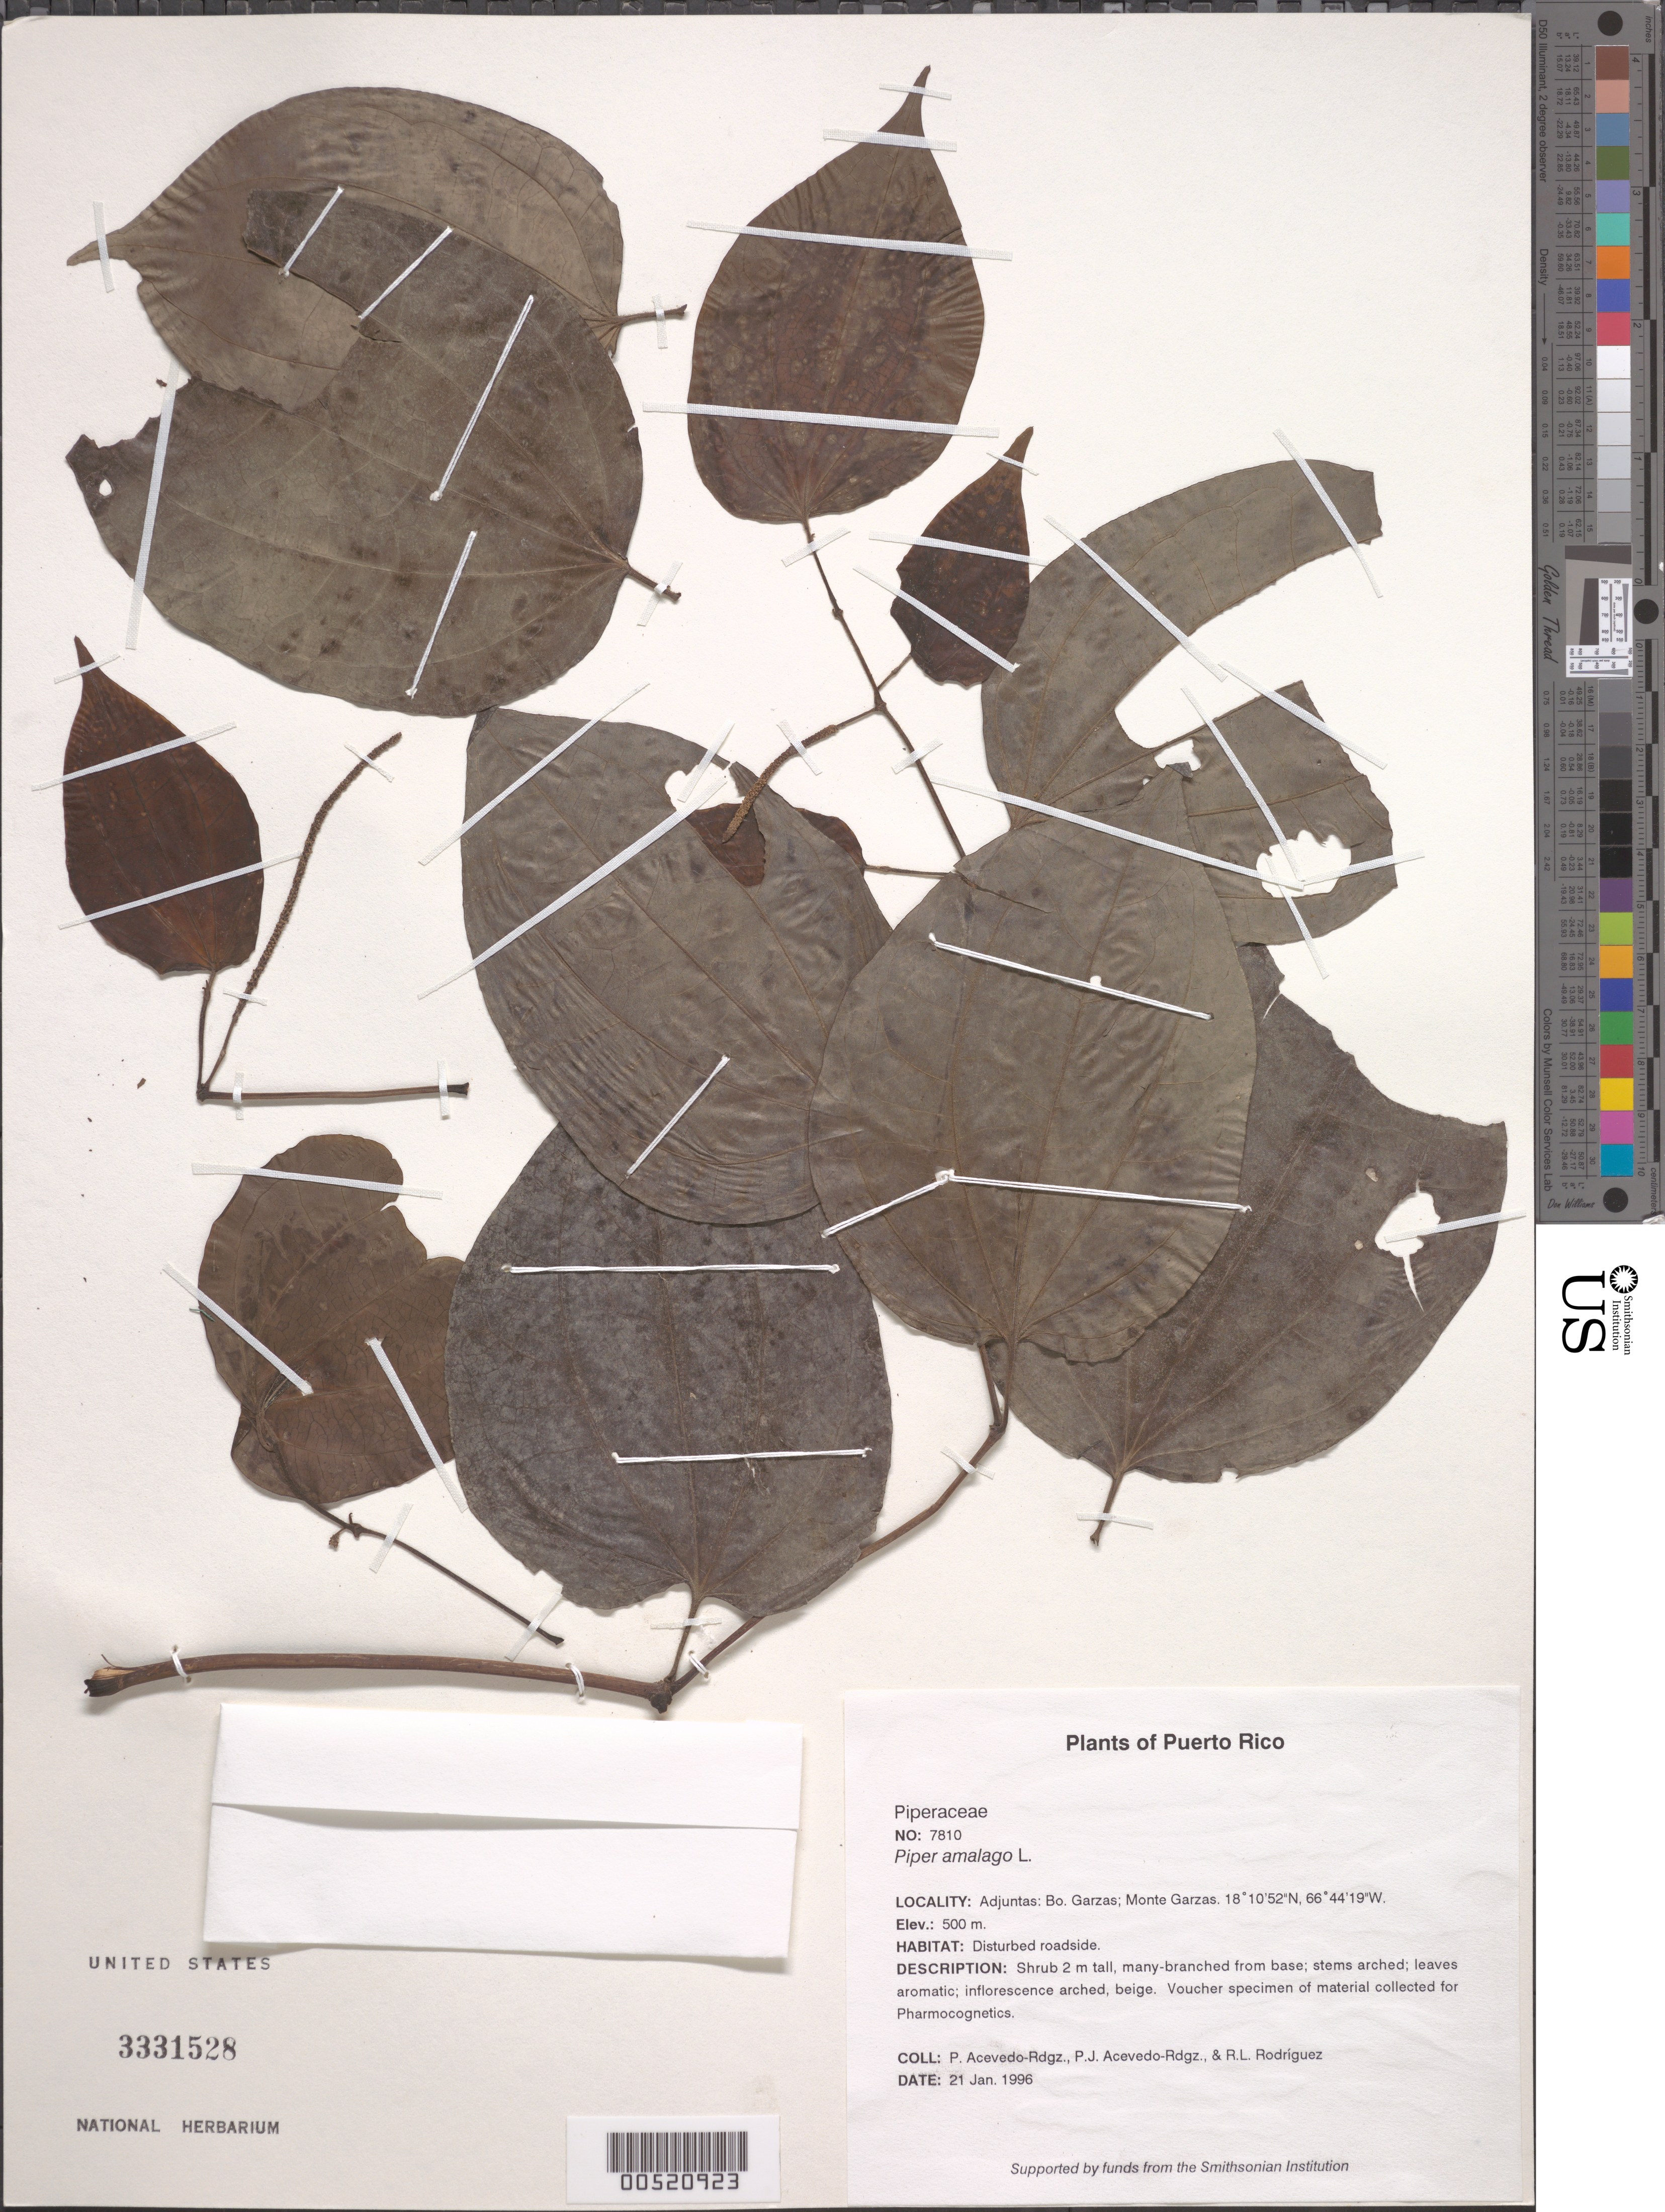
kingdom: Plantae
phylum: Tracheophyta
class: Magnoliopsida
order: Piperales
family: Piperaceae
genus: Piper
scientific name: Piper amalago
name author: L.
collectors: P. Acevedo-Rodr., P. J. Acevedo & R. Rodríguez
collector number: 7810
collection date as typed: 21 Jan 1996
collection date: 1996-01-21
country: Puerto Rico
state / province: Adjuntas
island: Puerto Rico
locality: Adjuntas; Bo. Garzas; Monte Garzas.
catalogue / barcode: US 3331528